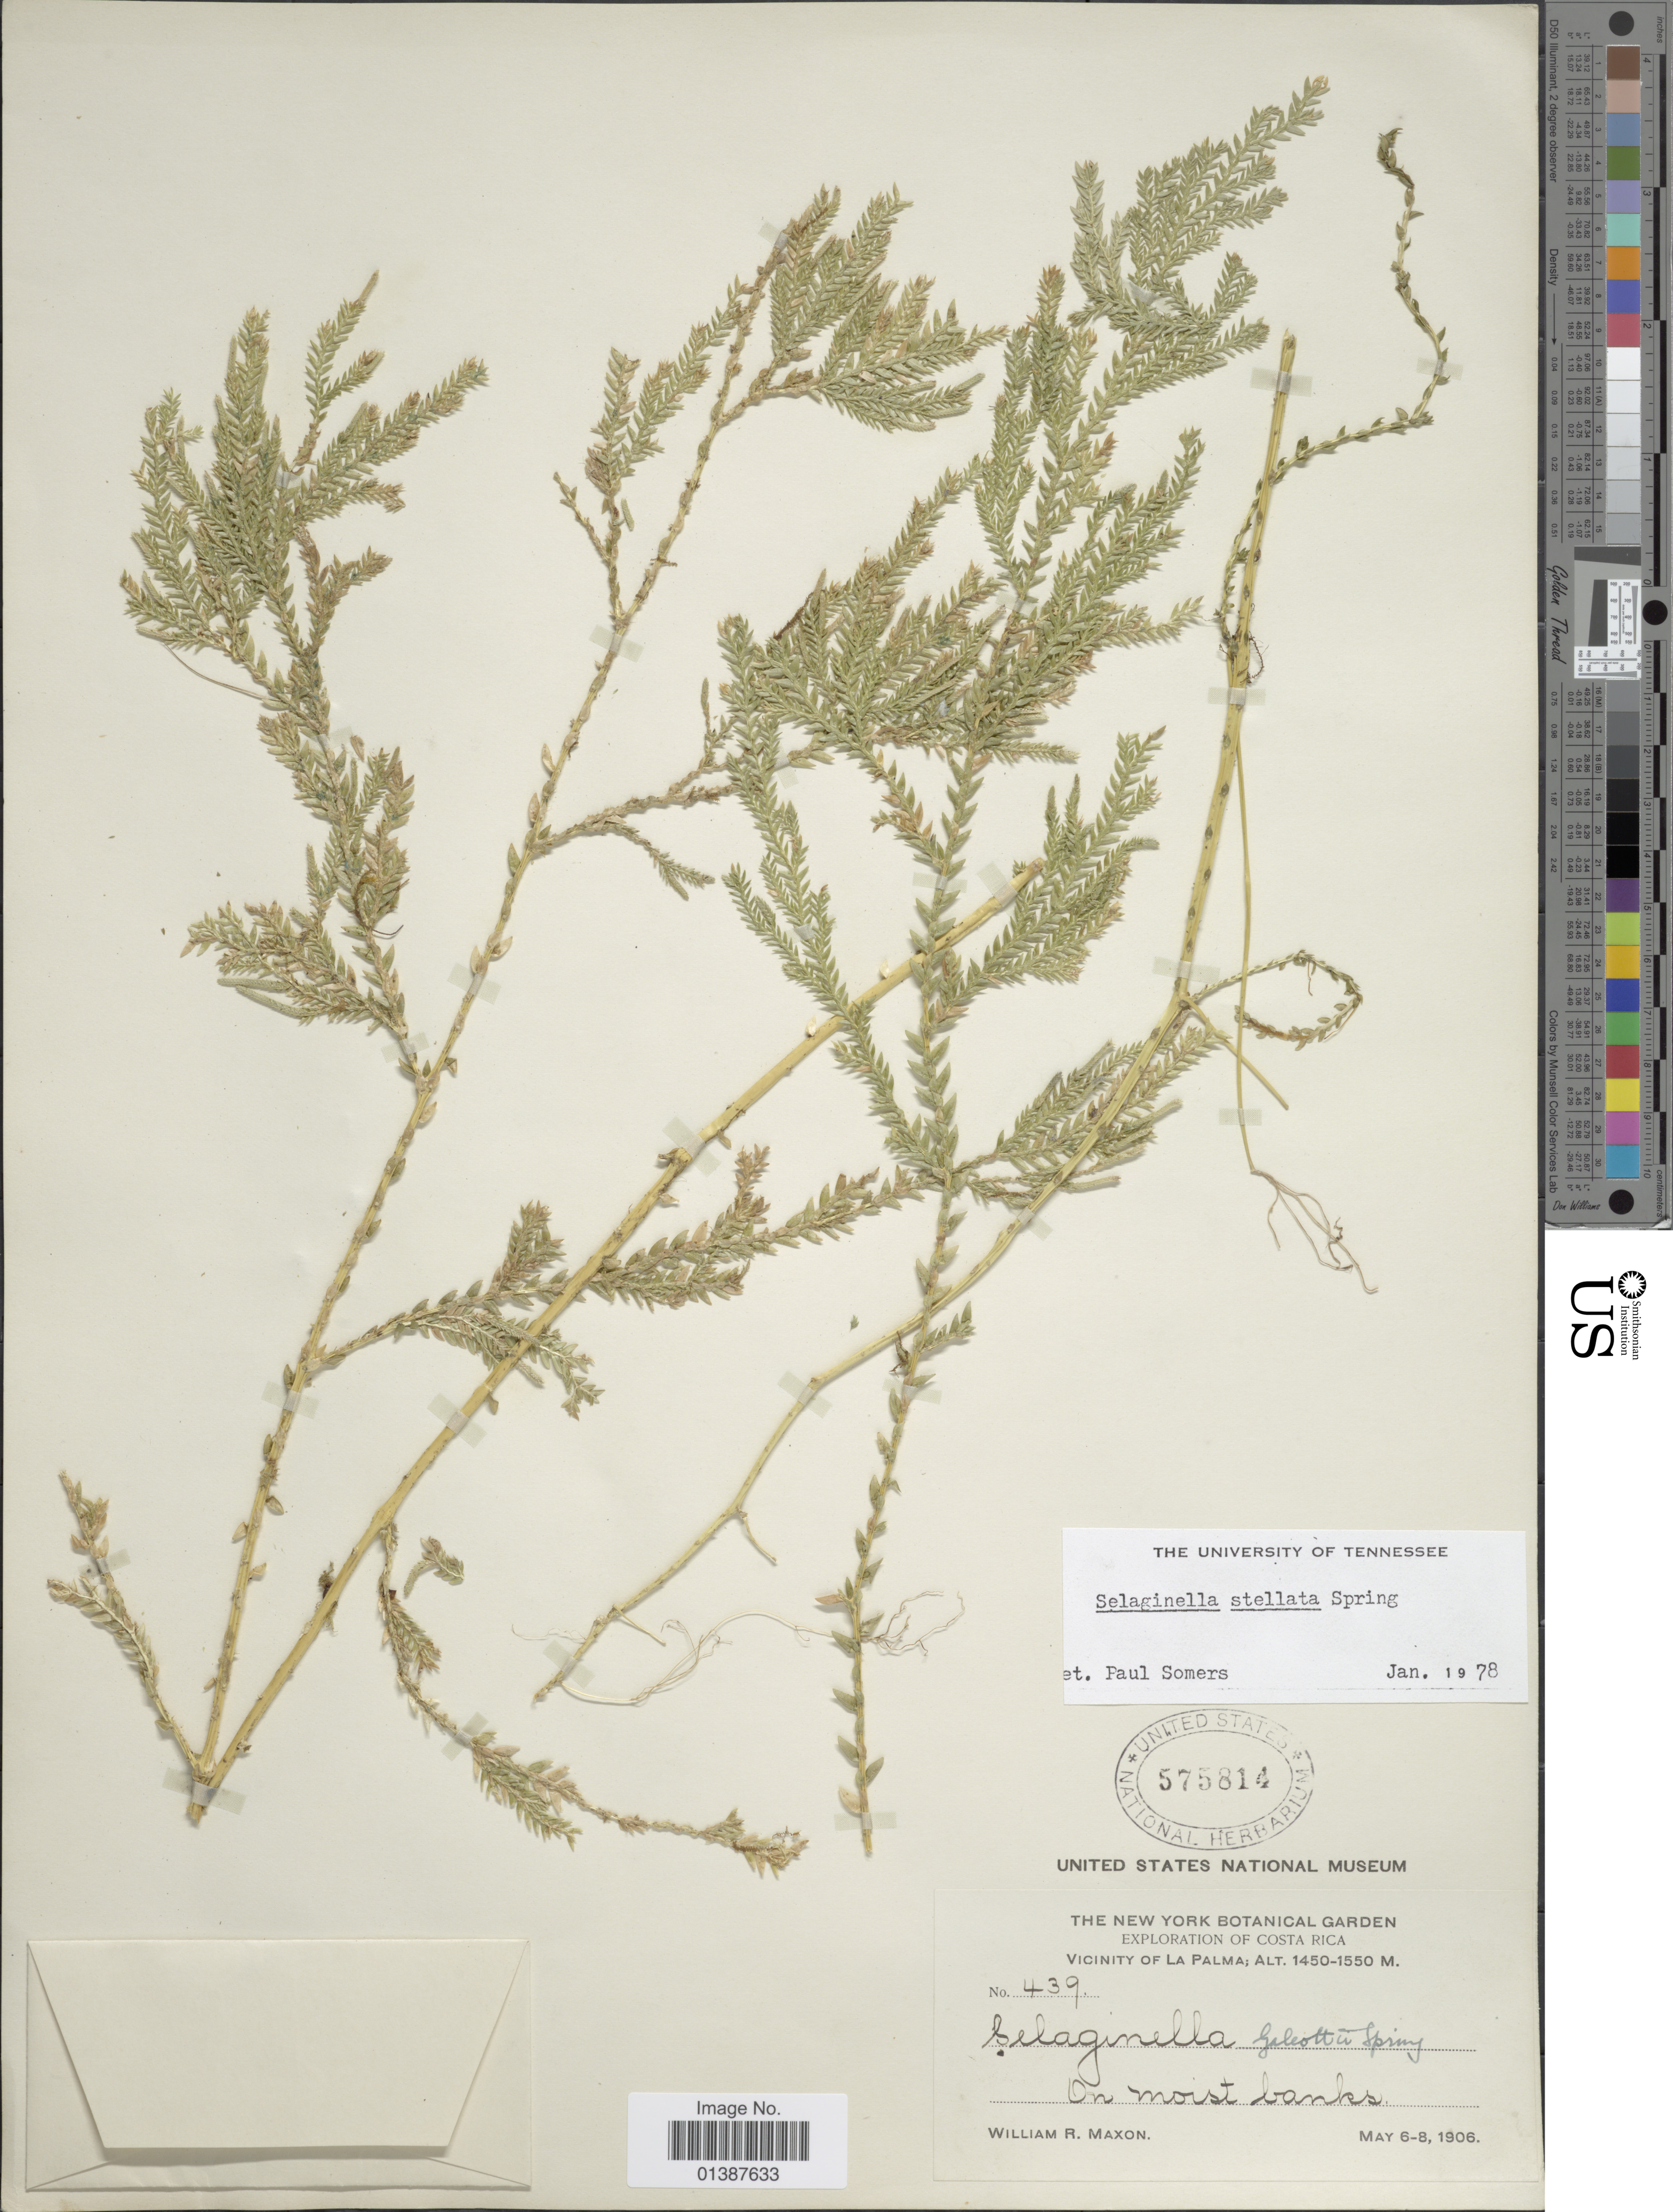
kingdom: Plantae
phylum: Tracheophyta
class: Lycopodiopsida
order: Selaginellales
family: Selaginellaceae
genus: Selaginella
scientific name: Selaginella galeottii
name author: Spring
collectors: W. R. Maxon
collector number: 439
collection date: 1906-05-06/1906-05-08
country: Costa Rica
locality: Vicinity of La Palma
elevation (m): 1450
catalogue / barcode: US 575814